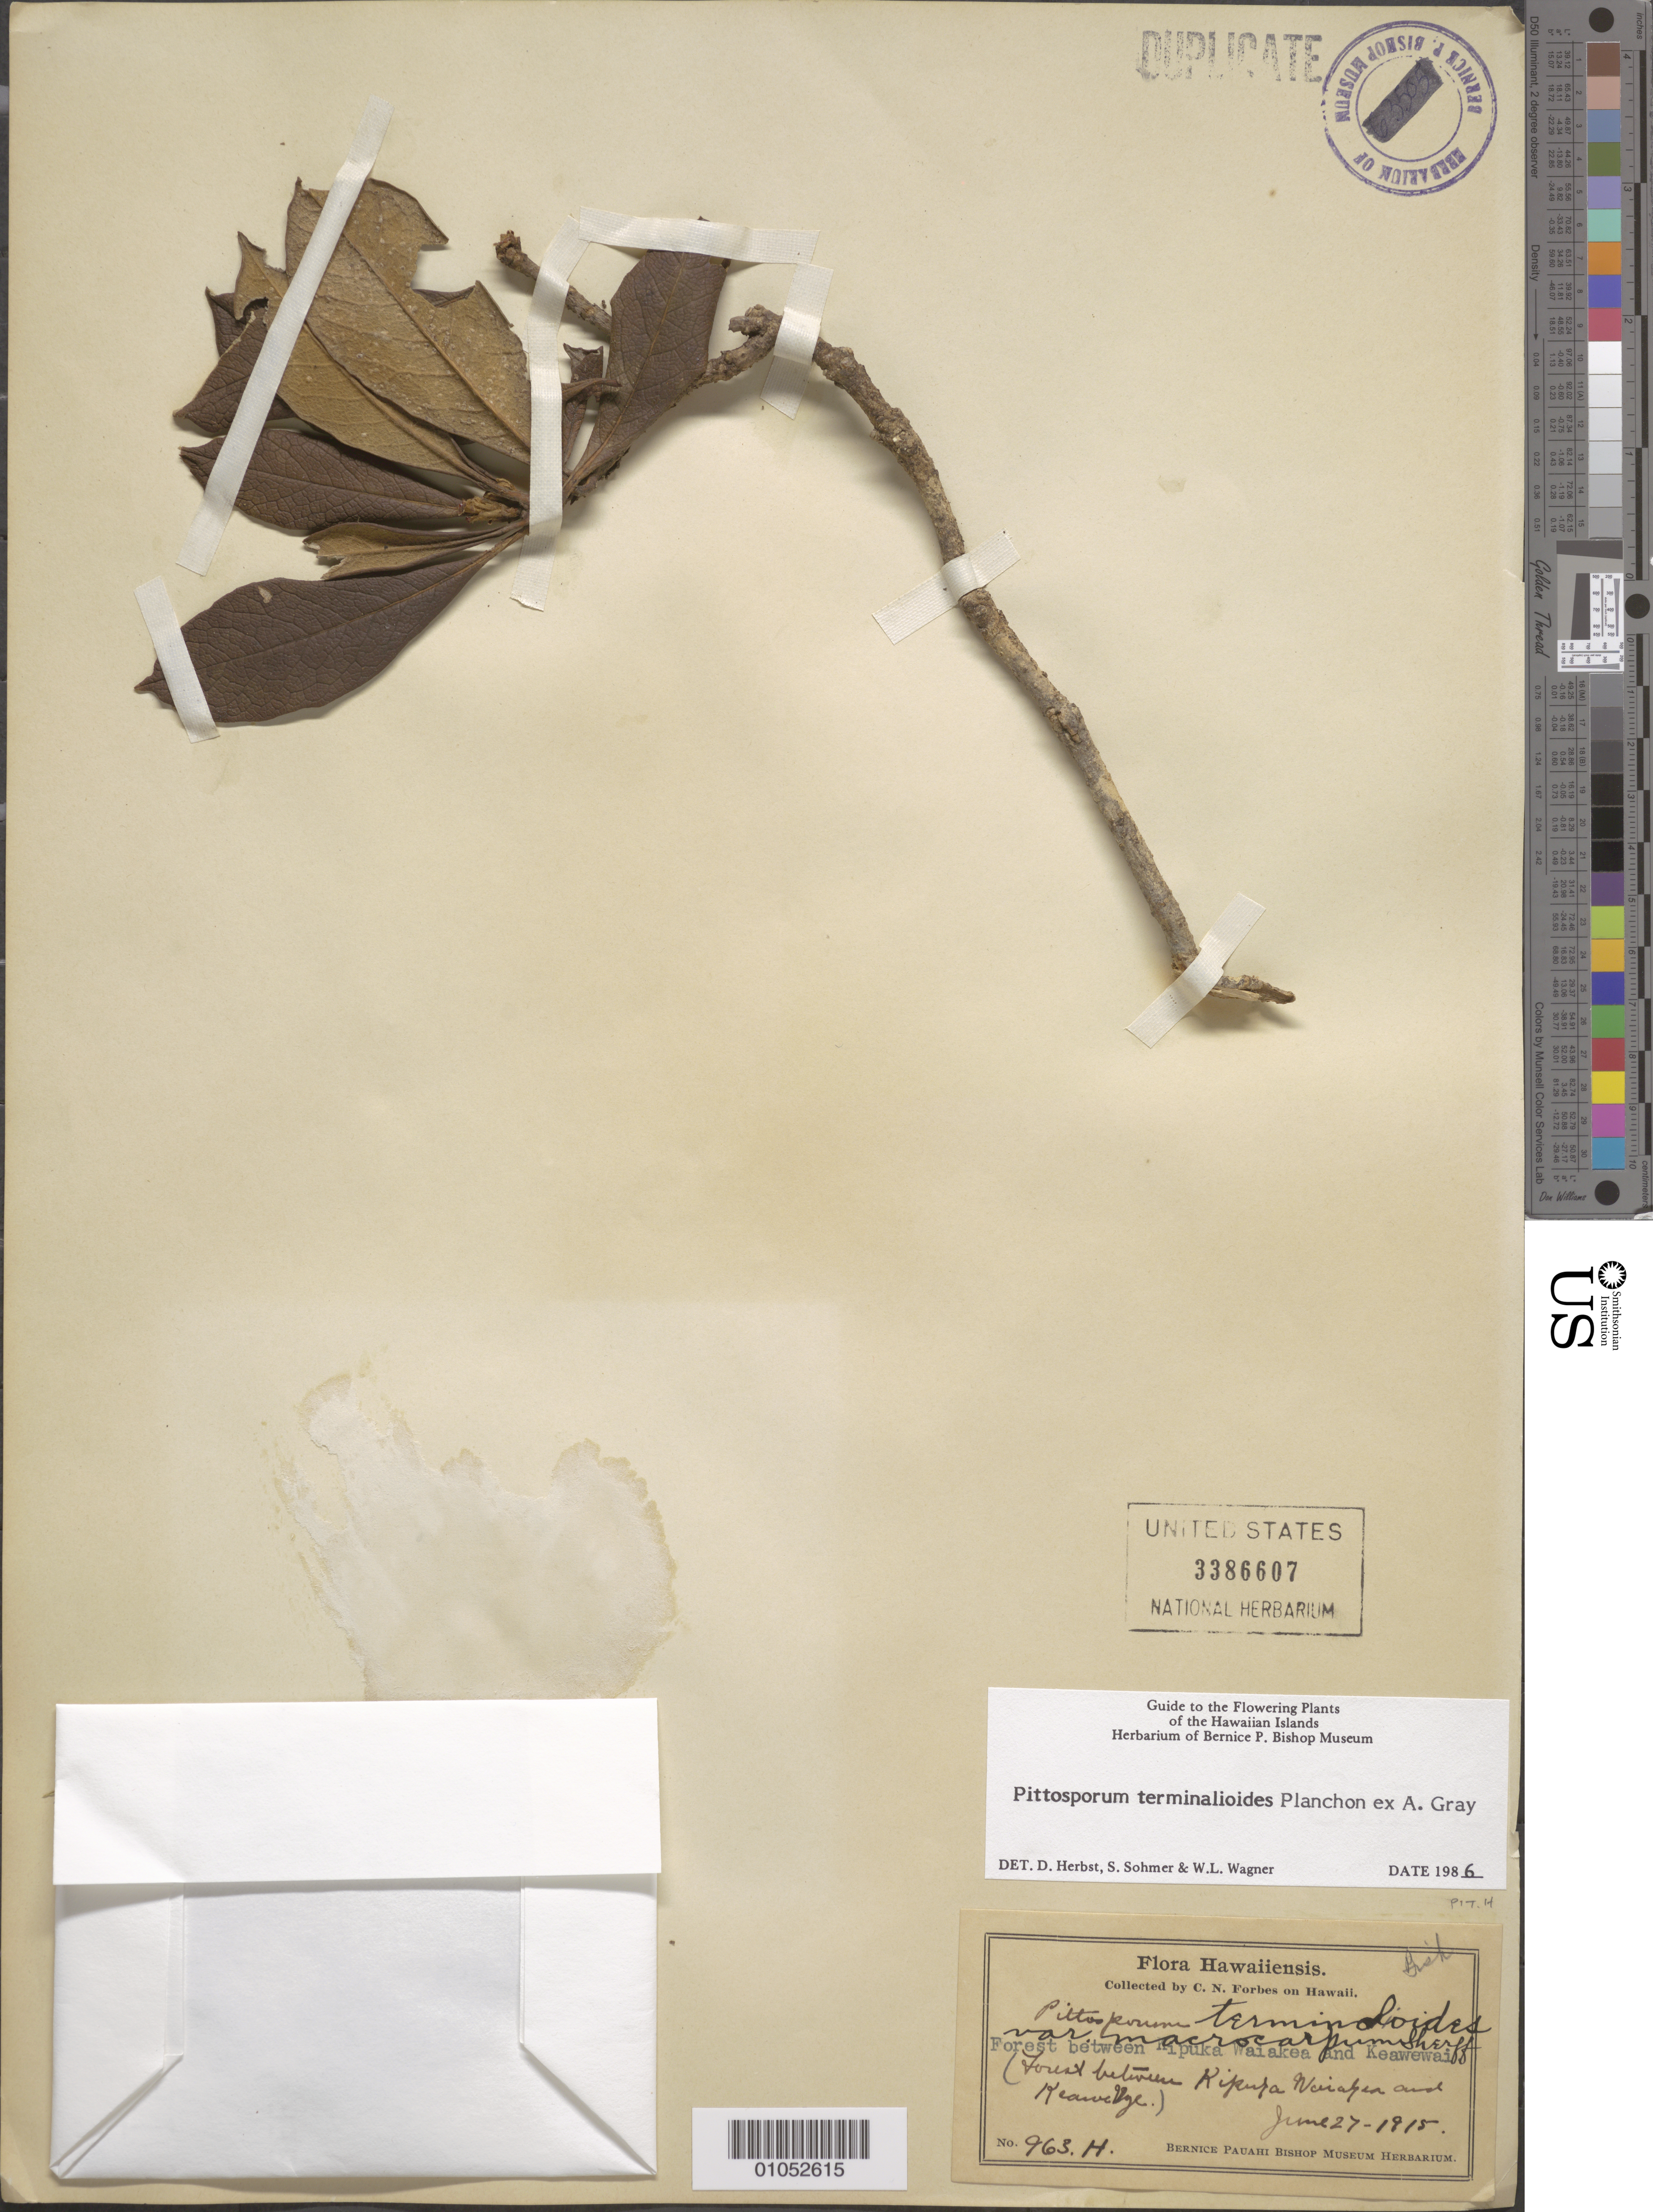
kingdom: Plantae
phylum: Tracheophyta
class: Magnoliopsida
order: Apiales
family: Pittosporaceae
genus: Pittosporum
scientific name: Pittosporum terminalioides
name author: Planch. ex A. Gray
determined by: Herbst, D. R.; Sohmer, S. H.; Wagner, W. L.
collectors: C. N. Forbes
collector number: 963.H.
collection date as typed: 27 Jun 1915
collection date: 1915-06-27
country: United States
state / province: Hawaii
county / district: Hawaii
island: Hawaii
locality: Forest between Kipuka Waiakea and Keawewai.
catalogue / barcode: US 3386607